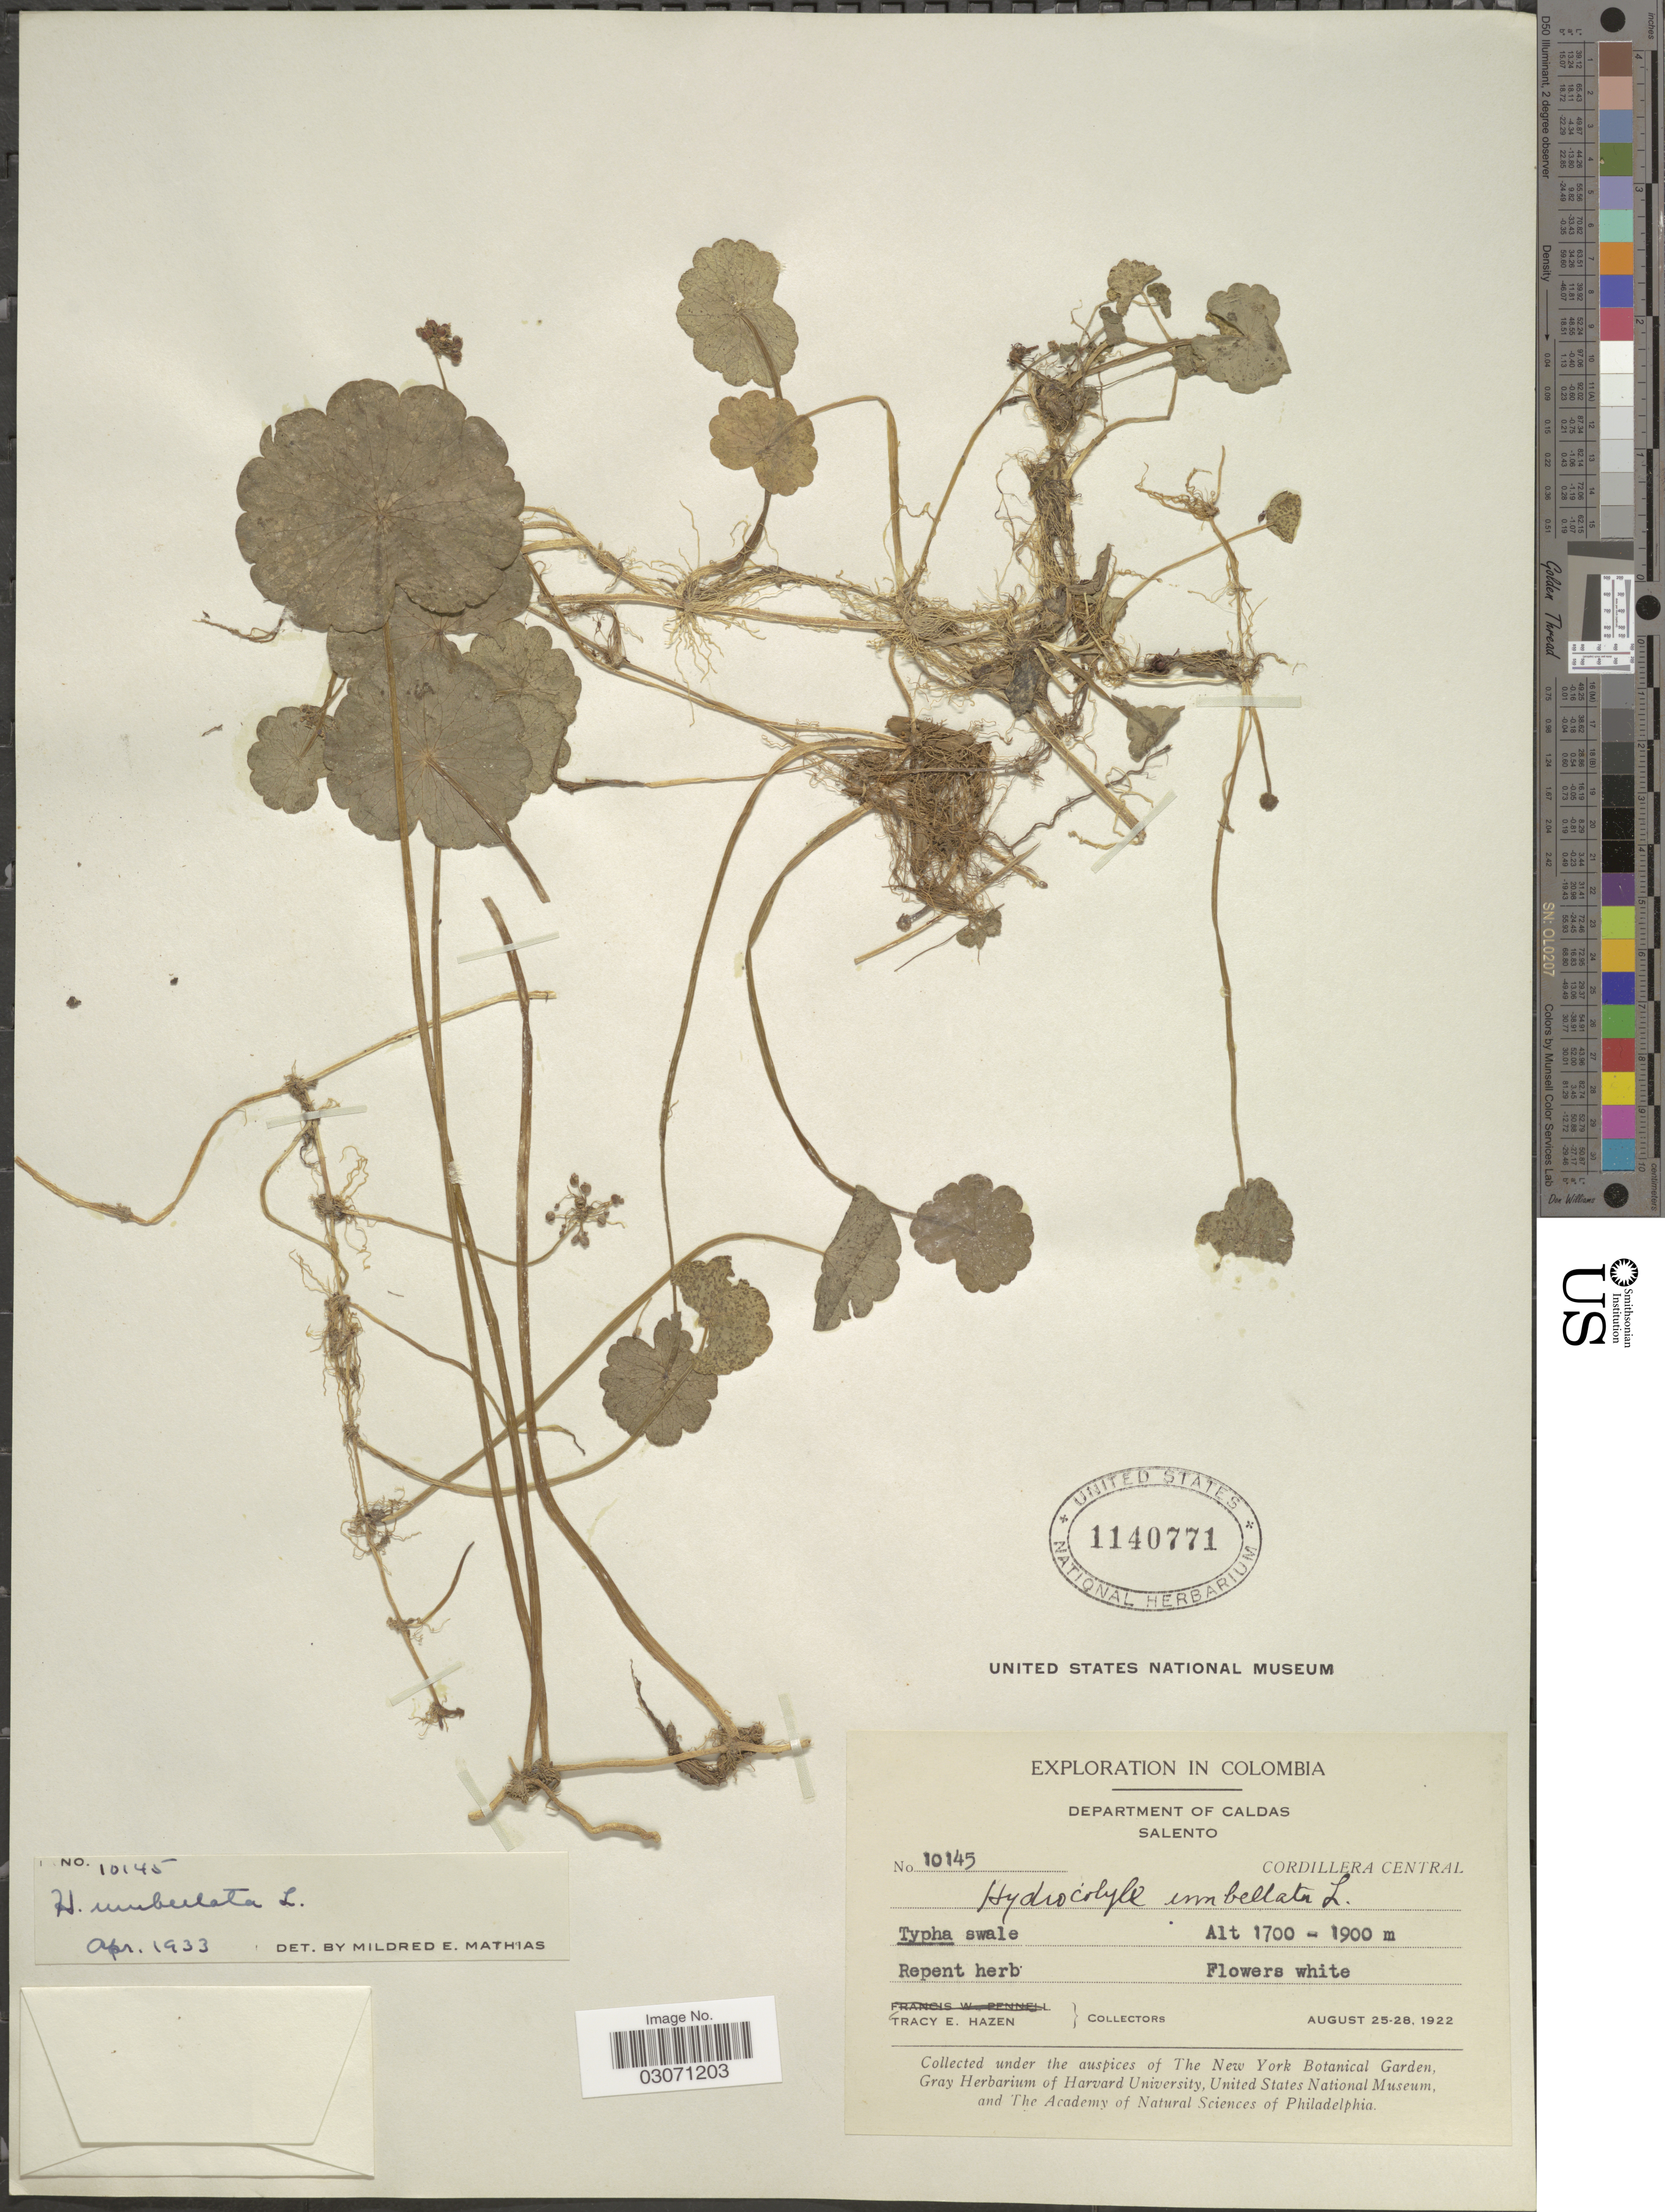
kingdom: Plantae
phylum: Tracheophyta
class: Magnoliopsida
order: Apiales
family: Araliaceae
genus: Hydrocotyle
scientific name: Hydrocotyle umbellata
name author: L.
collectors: T. E. Hazen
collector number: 10145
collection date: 1922-08-25/1922-08-28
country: Colombia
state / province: Caldas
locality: Department of Caldas. Salento, Cordillera Central.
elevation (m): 1700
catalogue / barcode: US 1140771